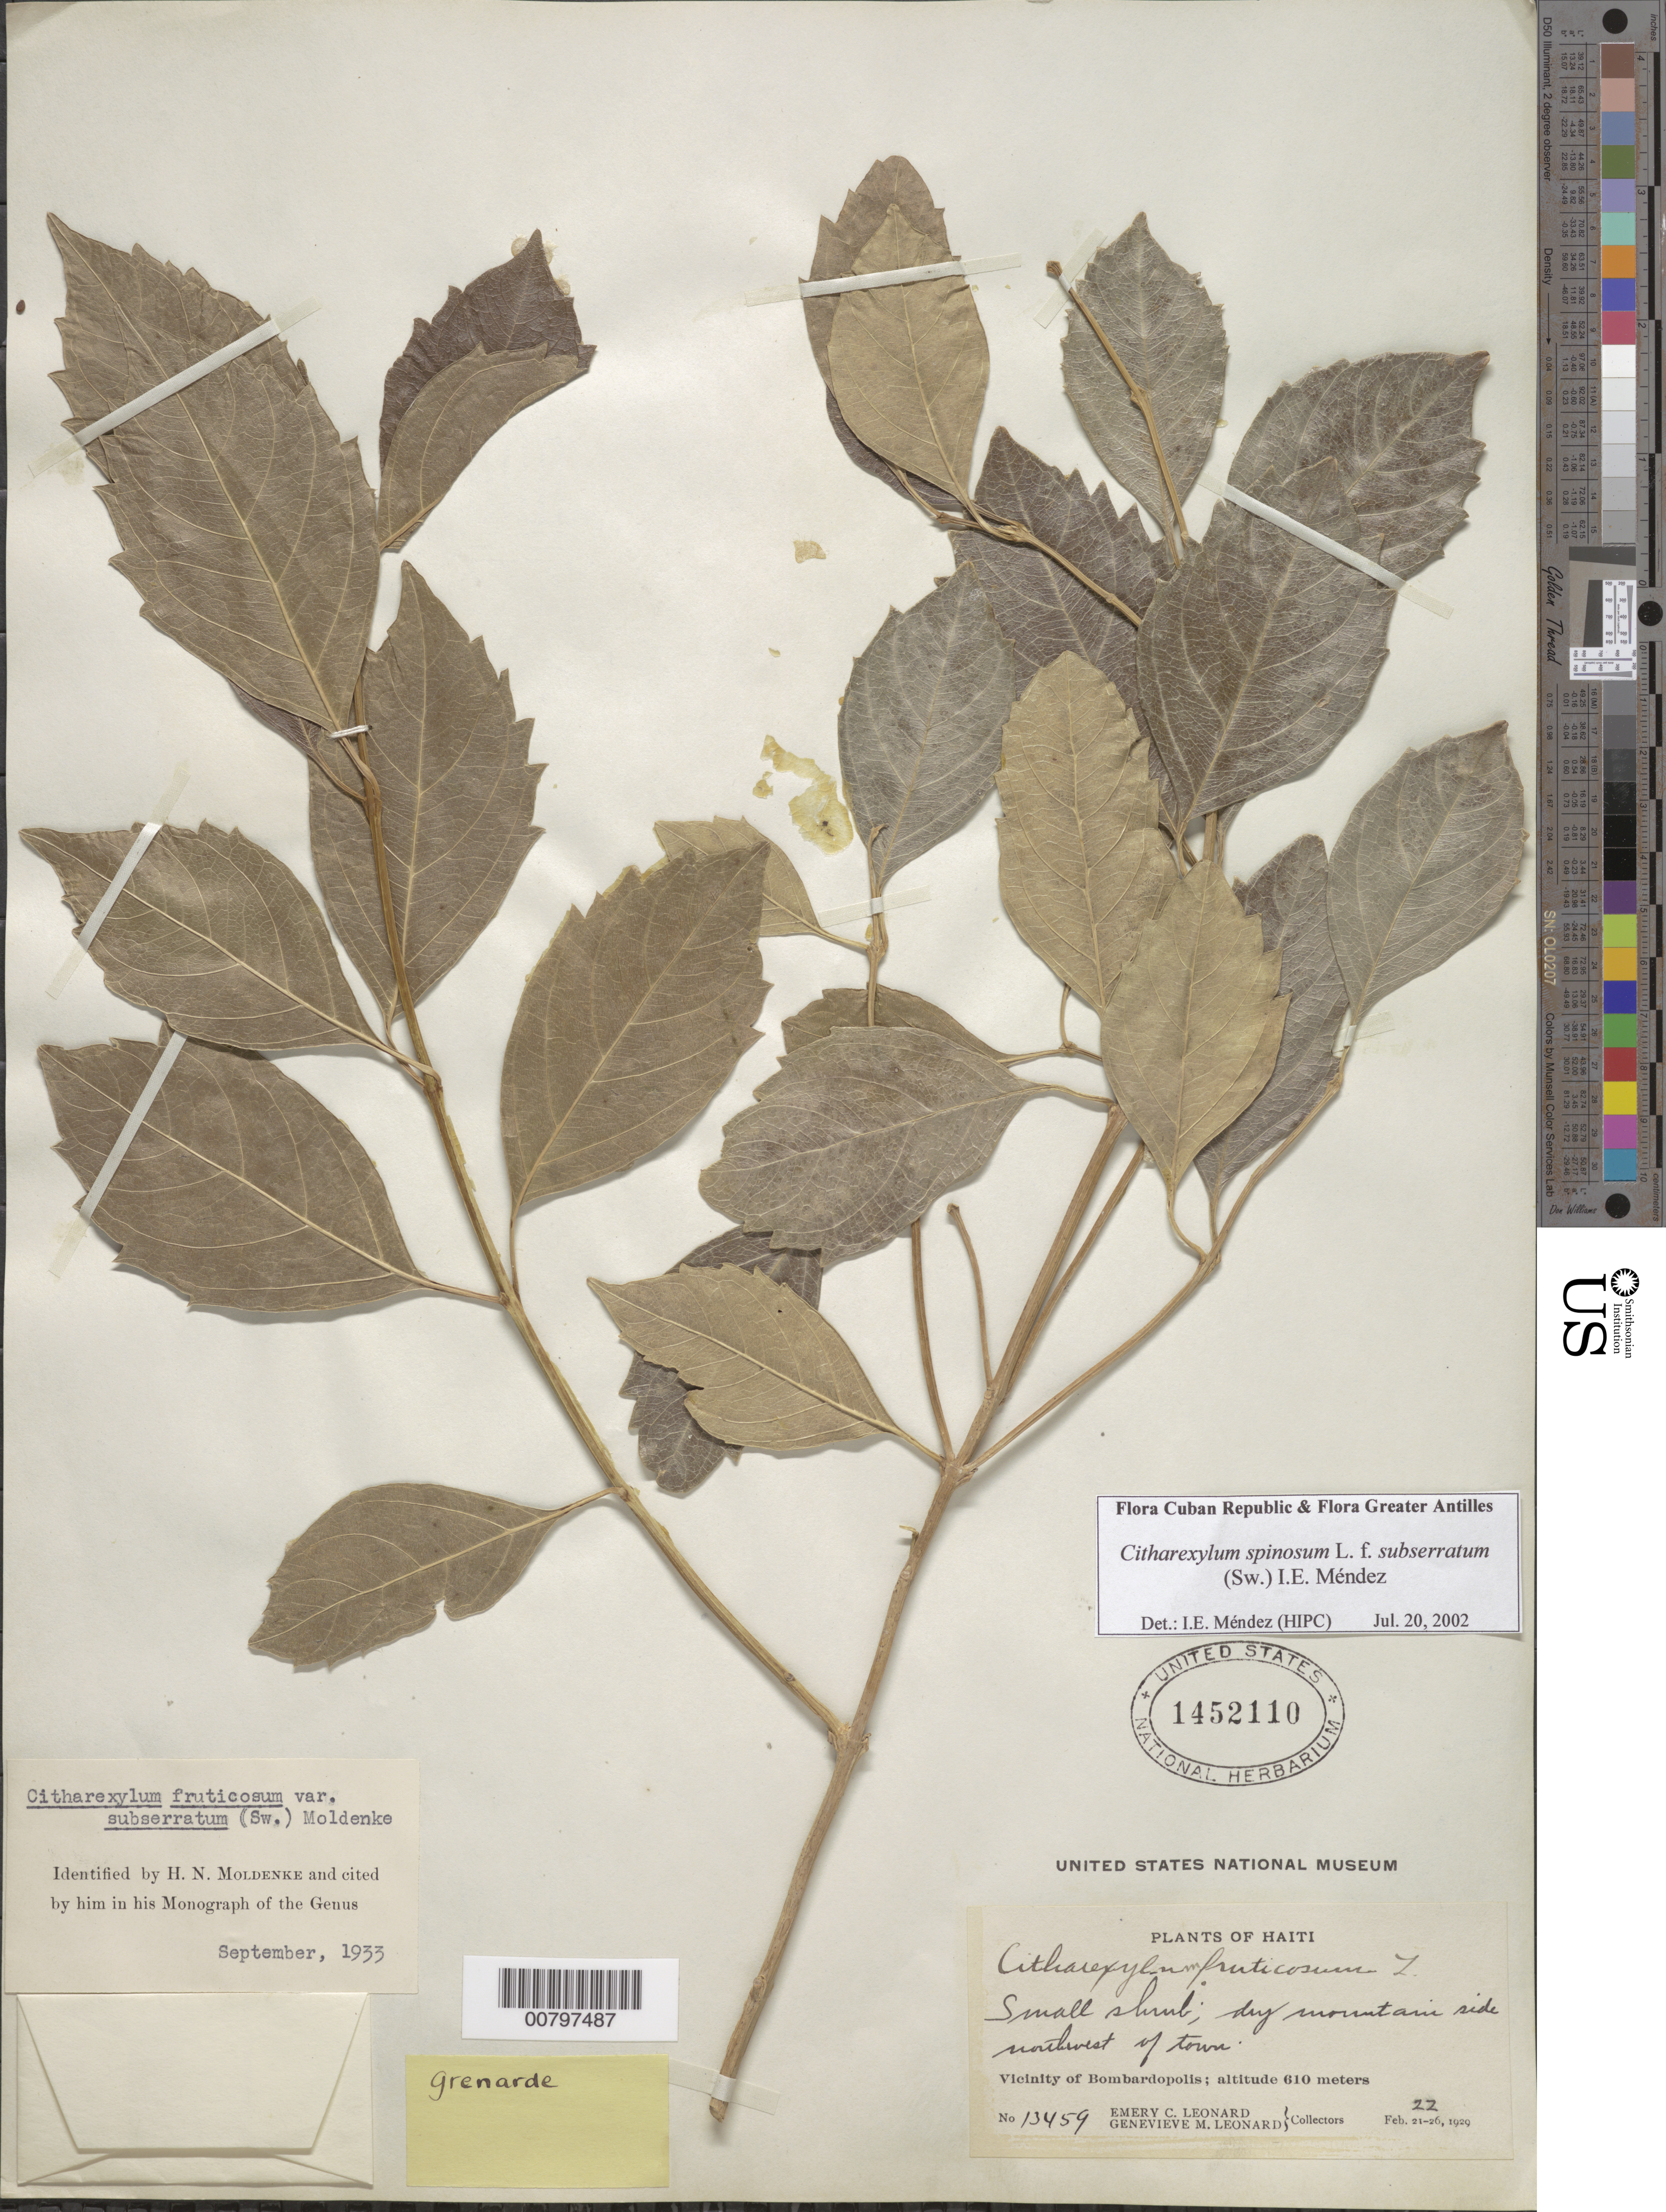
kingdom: Plantae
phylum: Tracheophyta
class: Magnoliopsida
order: Lamiales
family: Verbenaceae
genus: Citharexylum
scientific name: Citharexylum spinosum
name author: L.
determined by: Méndez, Isidro E., (HIPC)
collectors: E. C. Leonard & G. M. Leonard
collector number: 13459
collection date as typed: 22 Feb 1929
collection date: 1929-02-22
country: Haiti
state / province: Nord-Ouest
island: Hispaniola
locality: Vicinity of Bombardopolis, NW of town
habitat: Dry moutainside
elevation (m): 610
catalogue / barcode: US 1452110